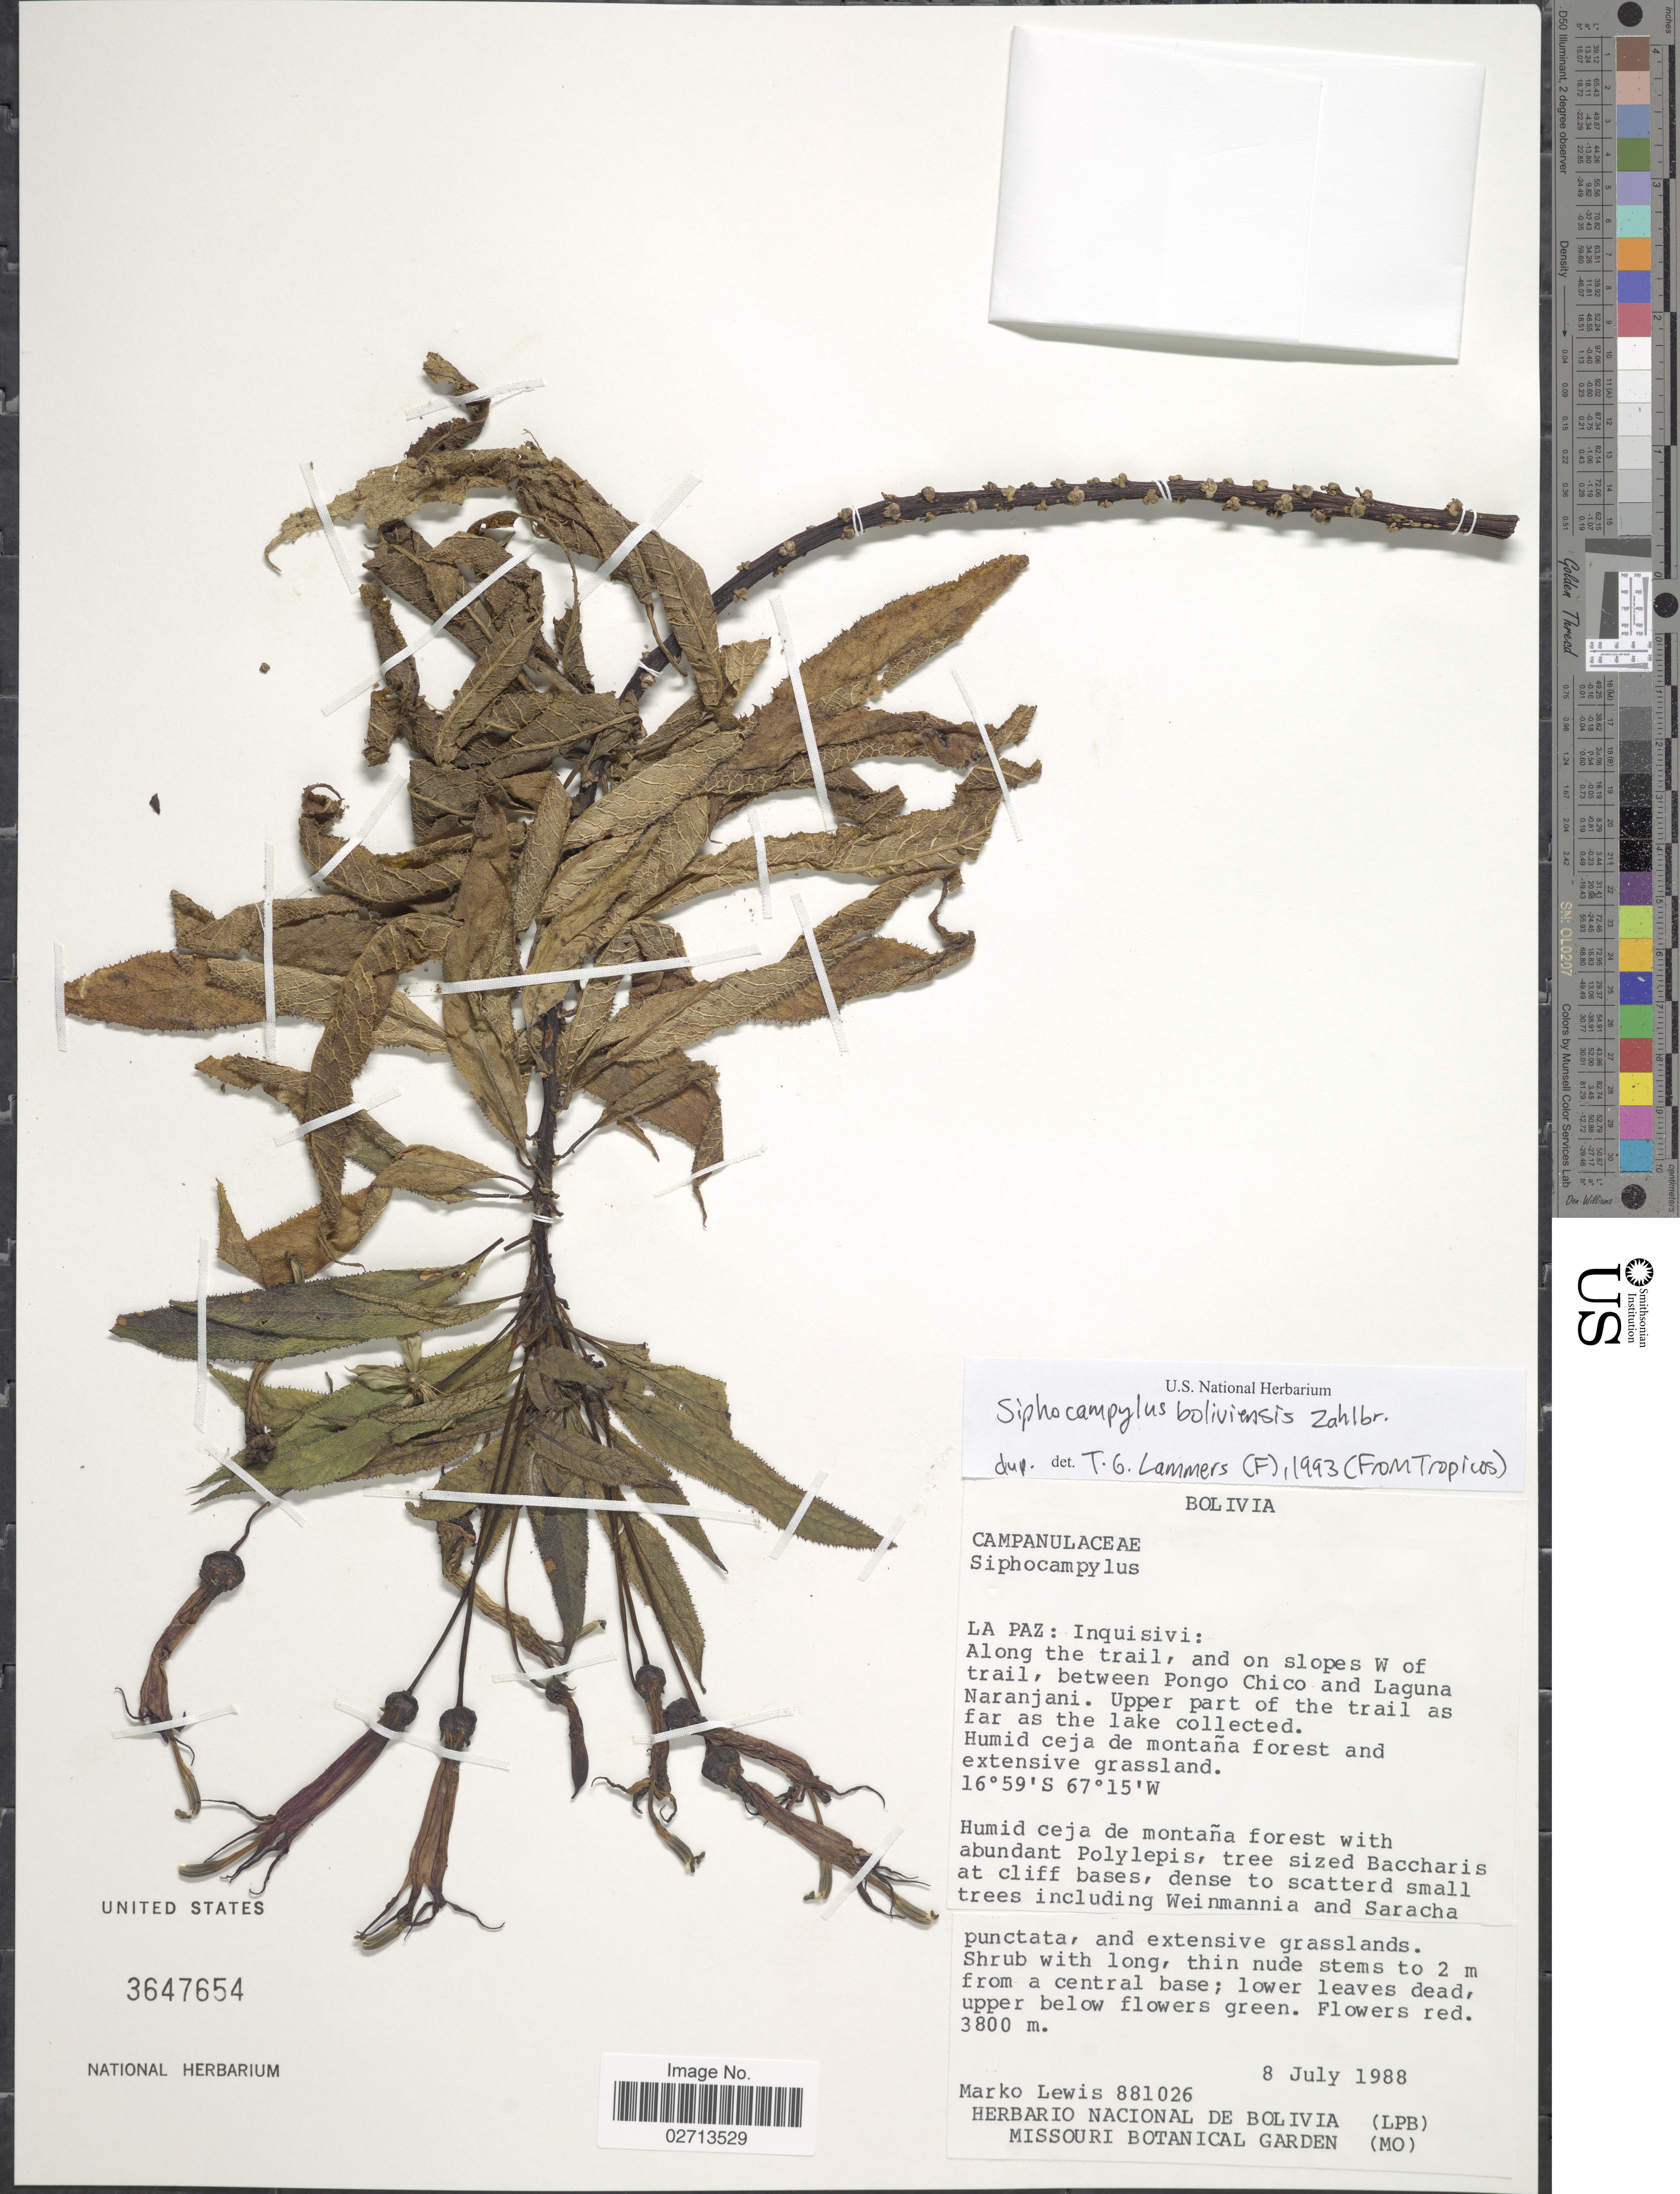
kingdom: Plantae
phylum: Tracheophyta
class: Magnoliopsida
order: Asterales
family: Campanulaceae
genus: Siphocampylus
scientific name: Siphocampylus boliviensis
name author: Zahlbr.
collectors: M. A. Lewis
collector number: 881026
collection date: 1988-07-08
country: Bolivia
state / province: La Paz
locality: Inquisivi: Along the trail, and on slopes W of trail, between Pongo Chico and Laguna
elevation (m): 3800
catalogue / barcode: US 3647654